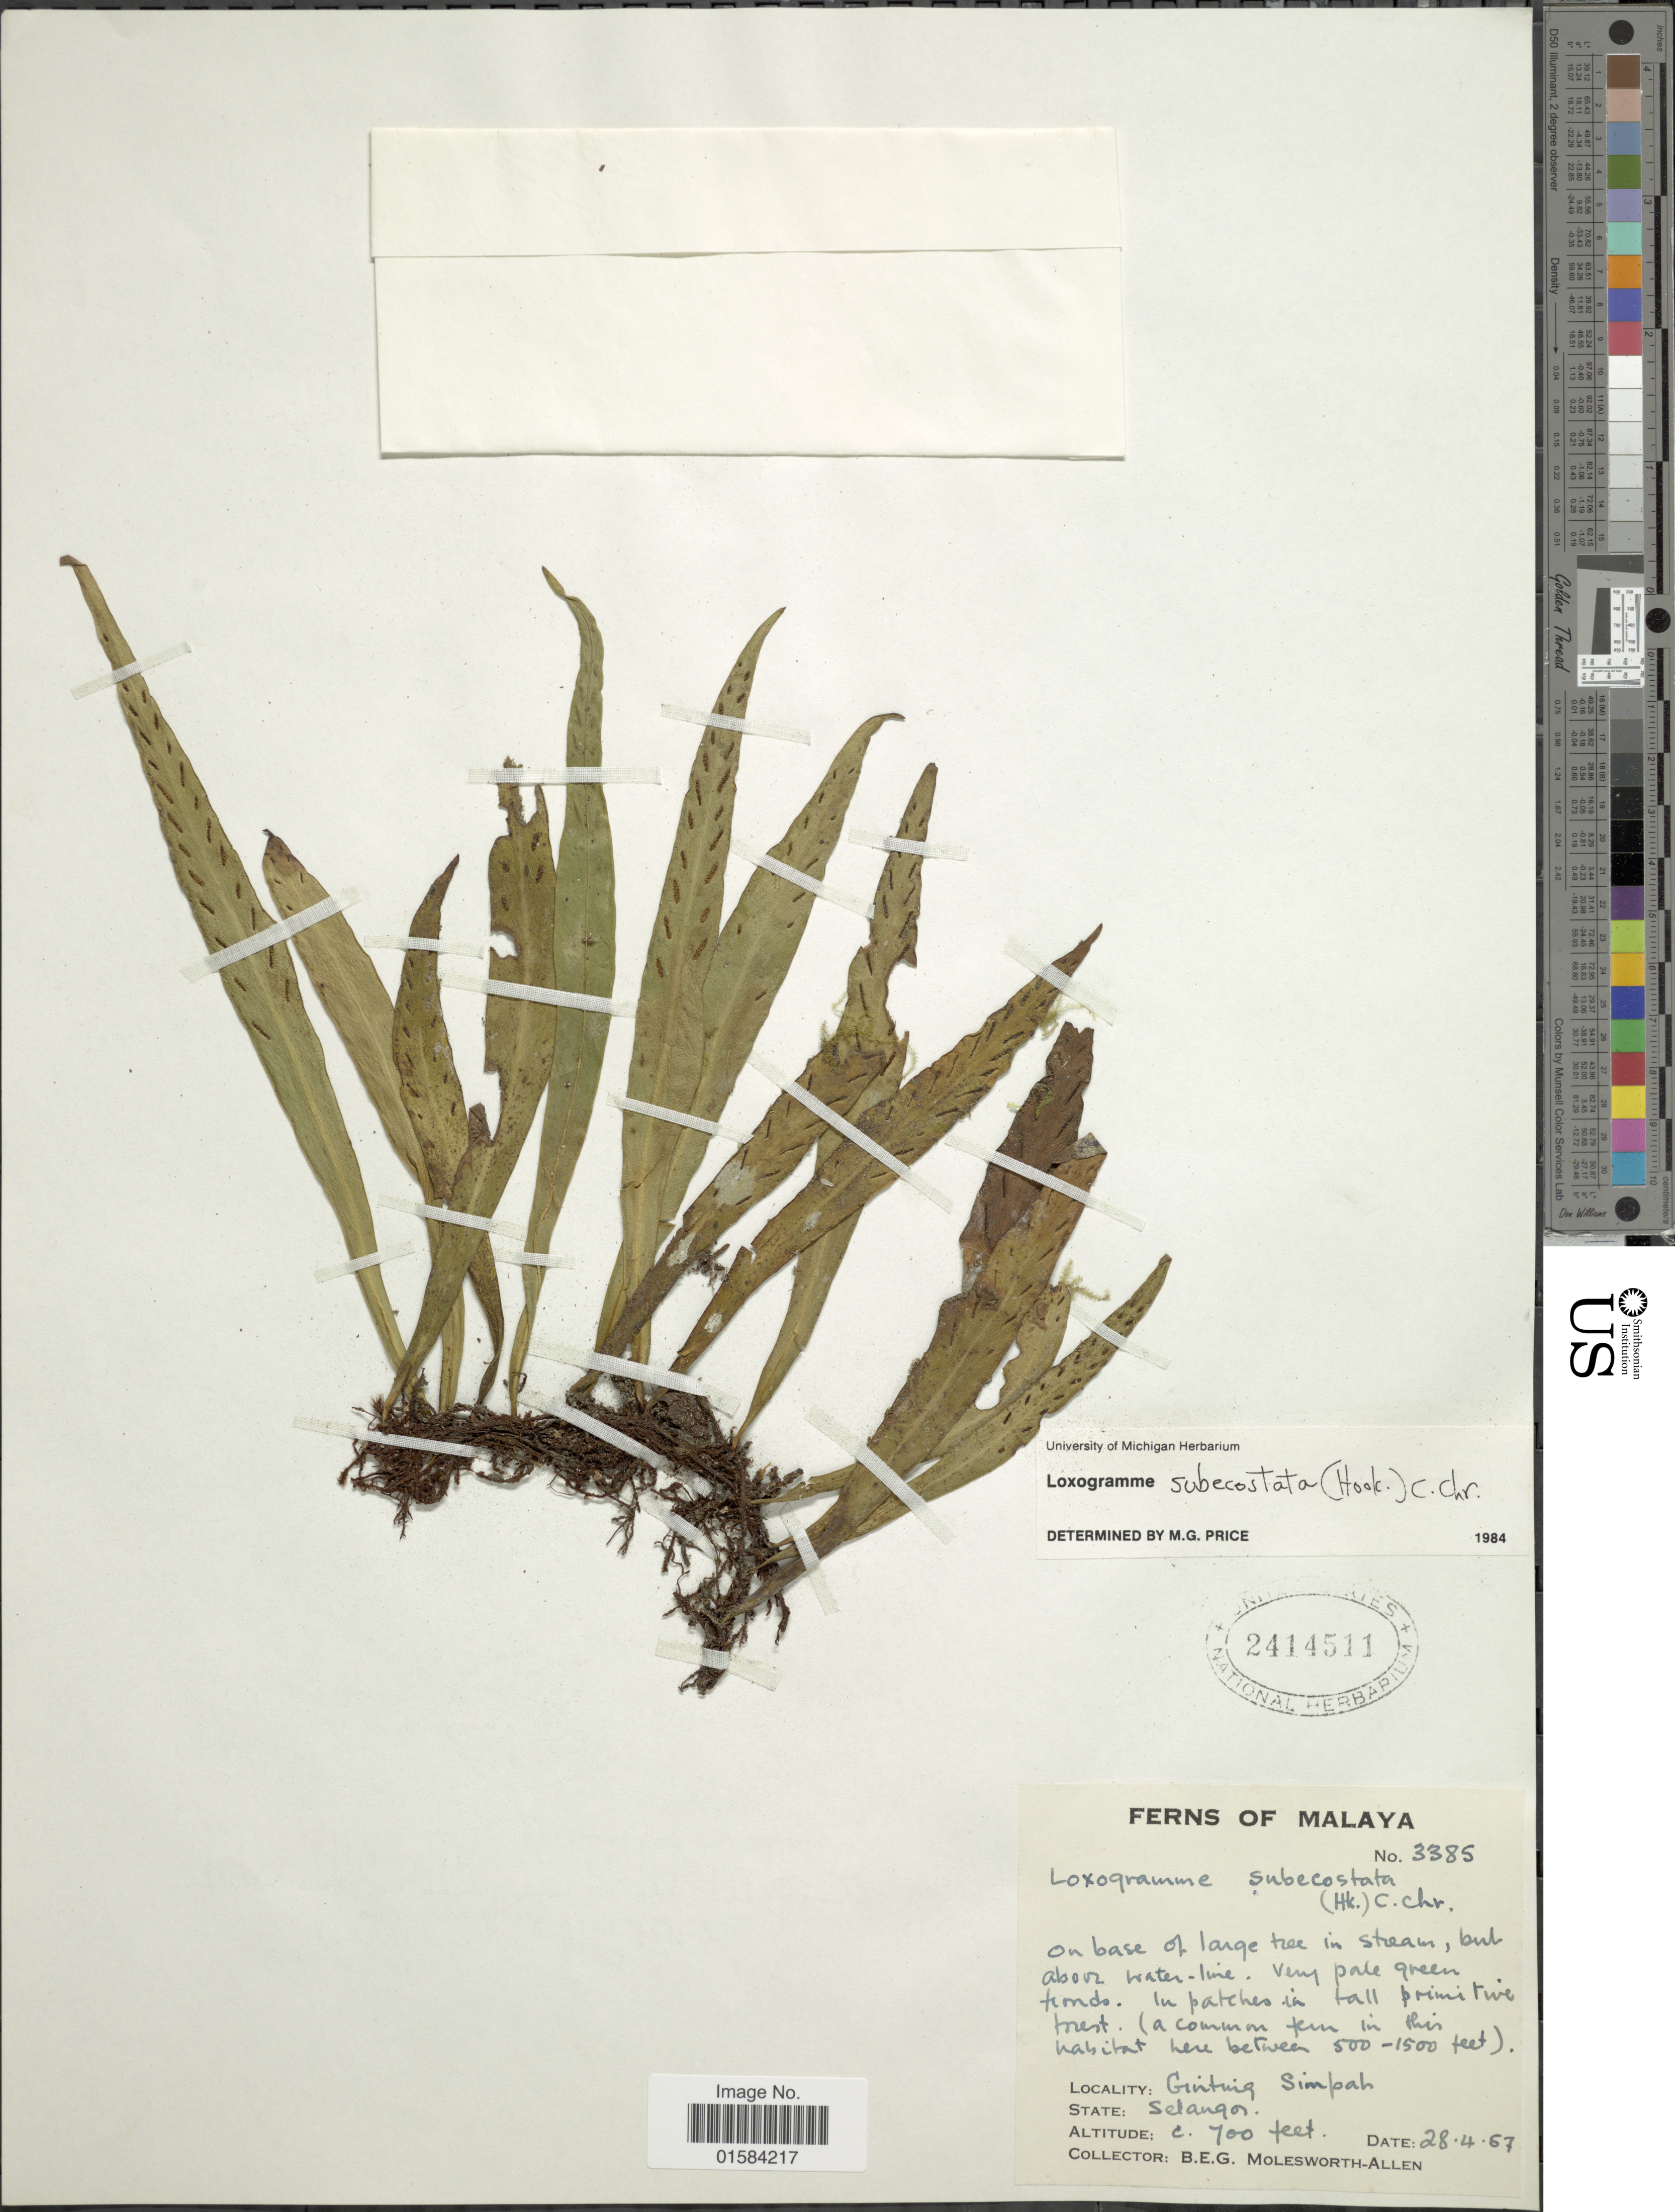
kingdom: Plantae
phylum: Tracheophyta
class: Polypodiopsida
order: Polypodiales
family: Polypodiaceae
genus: Loxogramme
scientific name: Loxogramme subecostata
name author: (Hook.) C. Chr.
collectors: B. E. G. Molesworth-Allen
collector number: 3385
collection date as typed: Transcribed d/m/y: 28/4/57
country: Malaysia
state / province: Selangor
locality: Malaya, Ginting Simpah, State Selangor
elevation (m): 213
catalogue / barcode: US 2414511